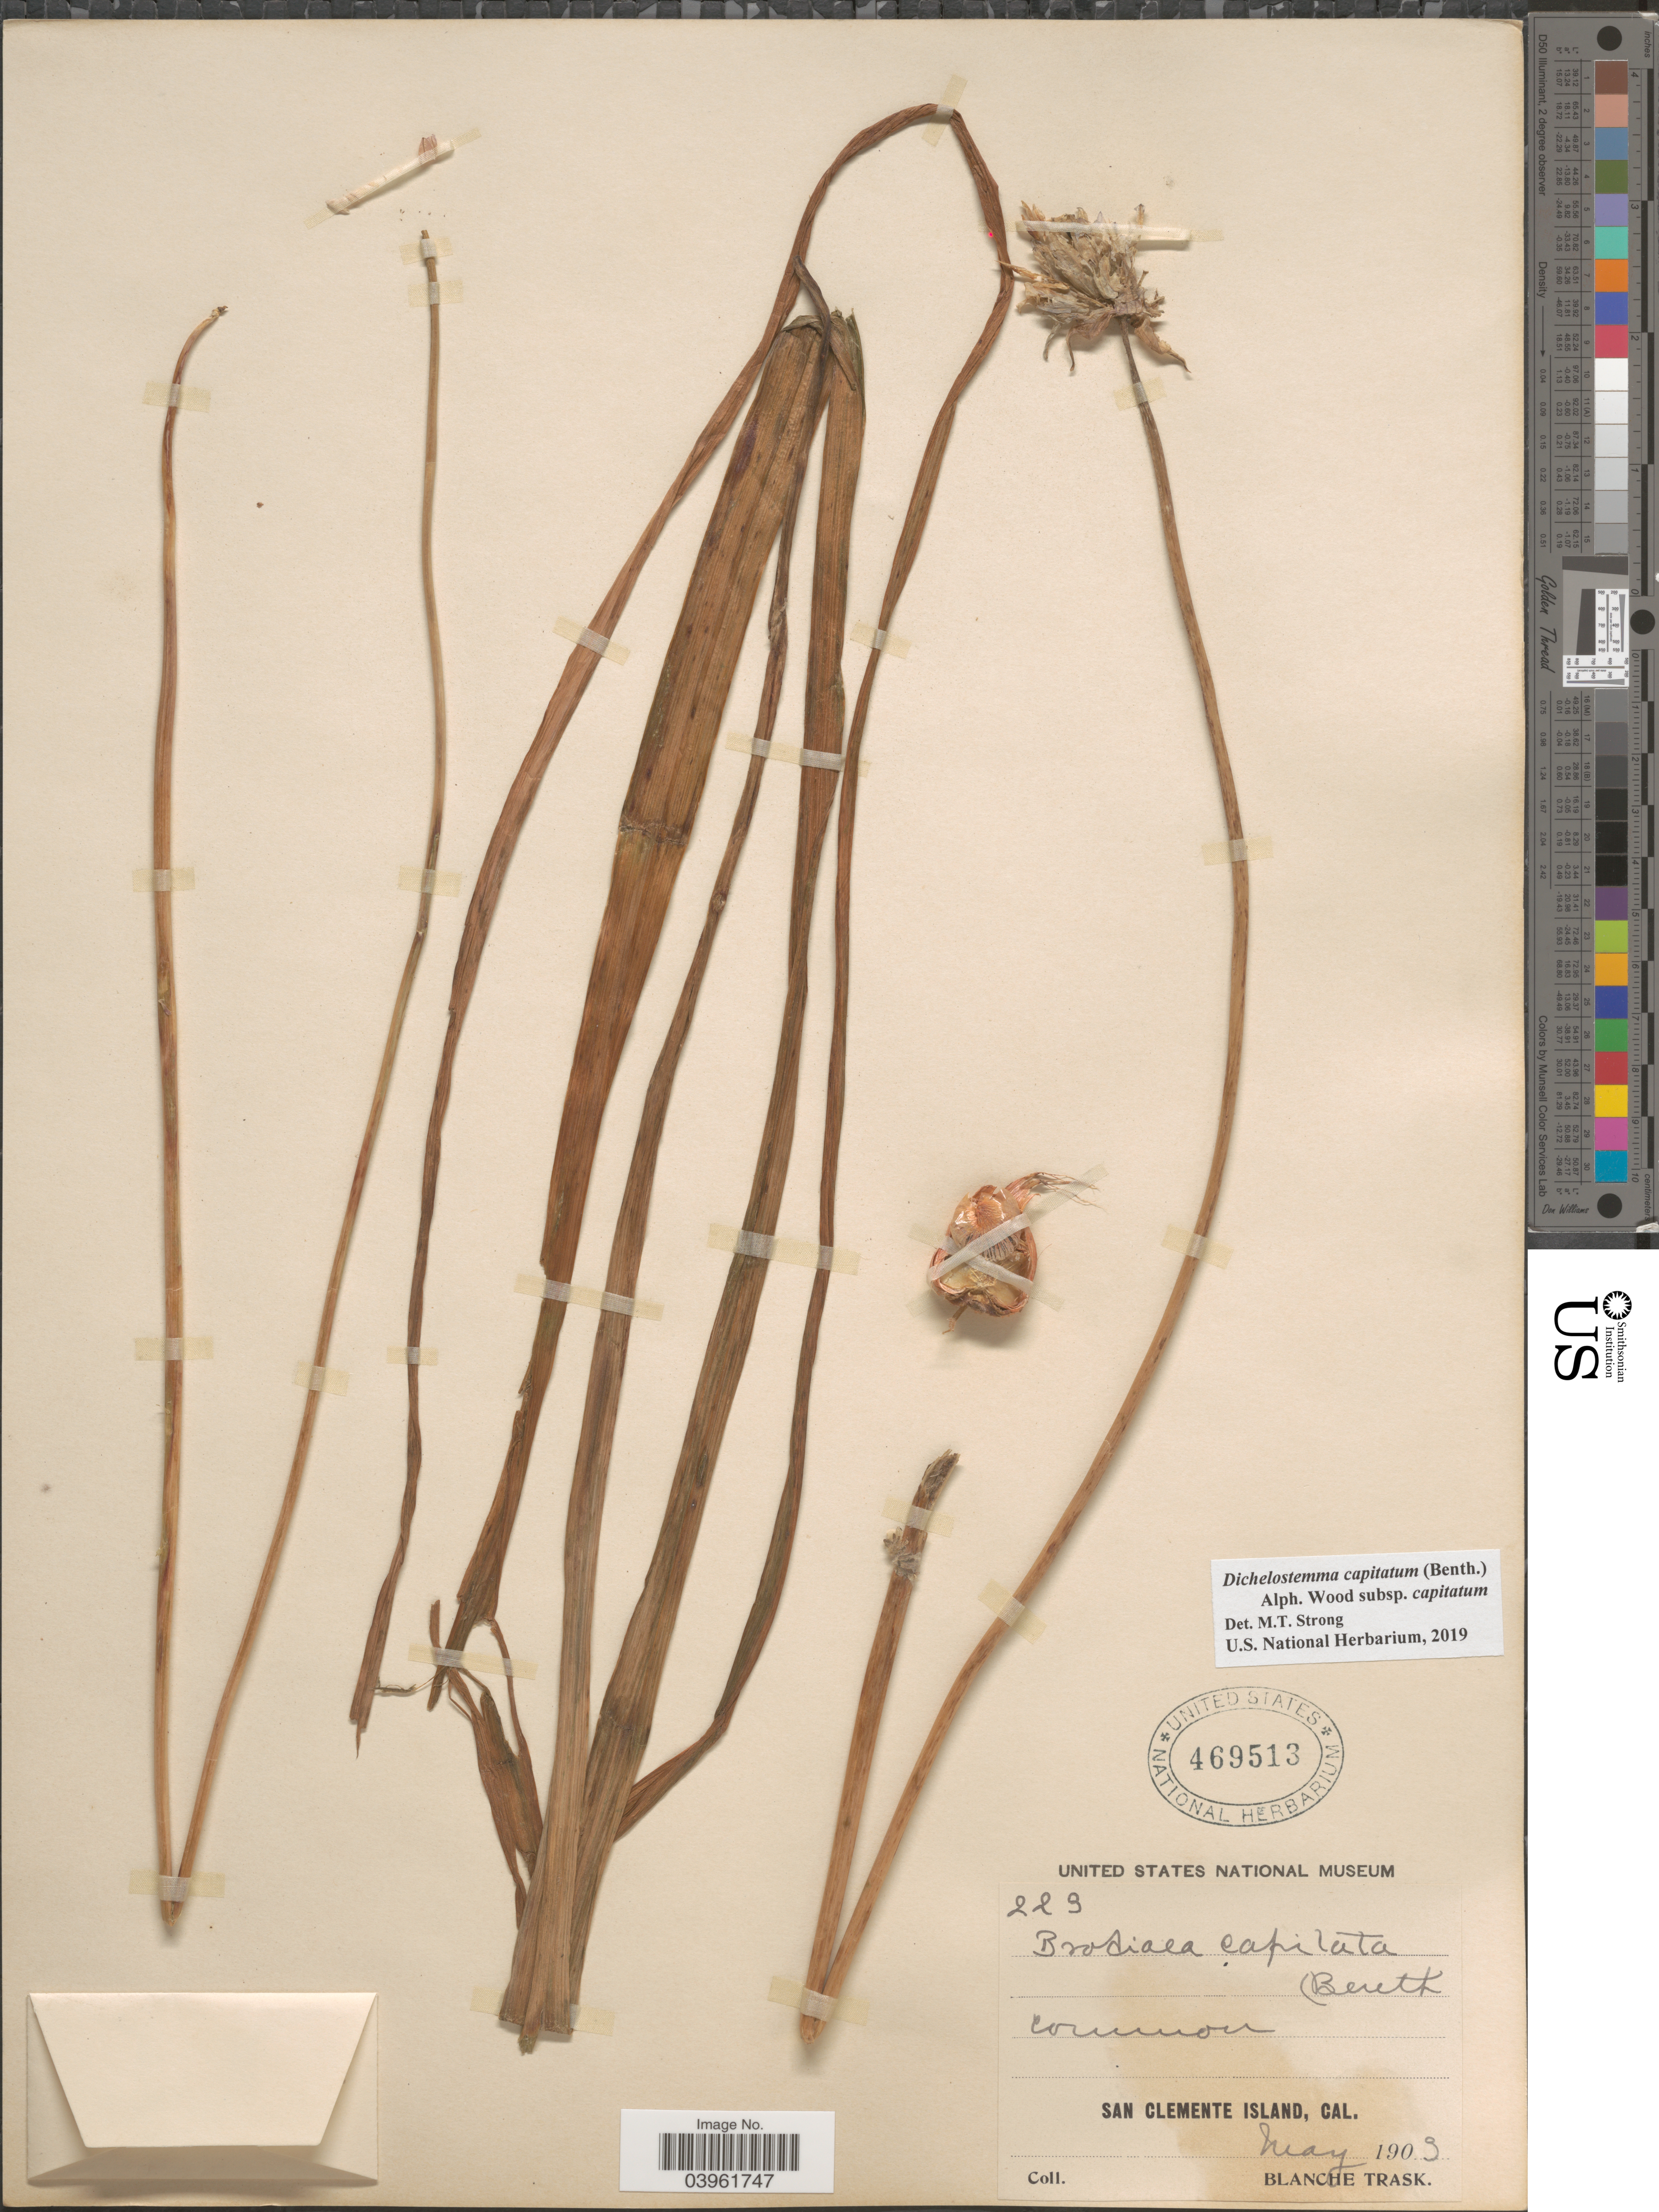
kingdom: Plantae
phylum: Tracheophyta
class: Liliopsida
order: Asparagales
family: Asparagaceae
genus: Dichelostemma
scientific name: Dichelostemma capitatum subsp. capitatum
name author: (Benth.) Alph. Wood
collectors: B. Trask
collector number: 223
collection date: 1903-05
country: United States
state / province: California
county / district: Los Angeles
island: San Clemente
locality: San Clemente Island.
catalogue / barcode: US 469513